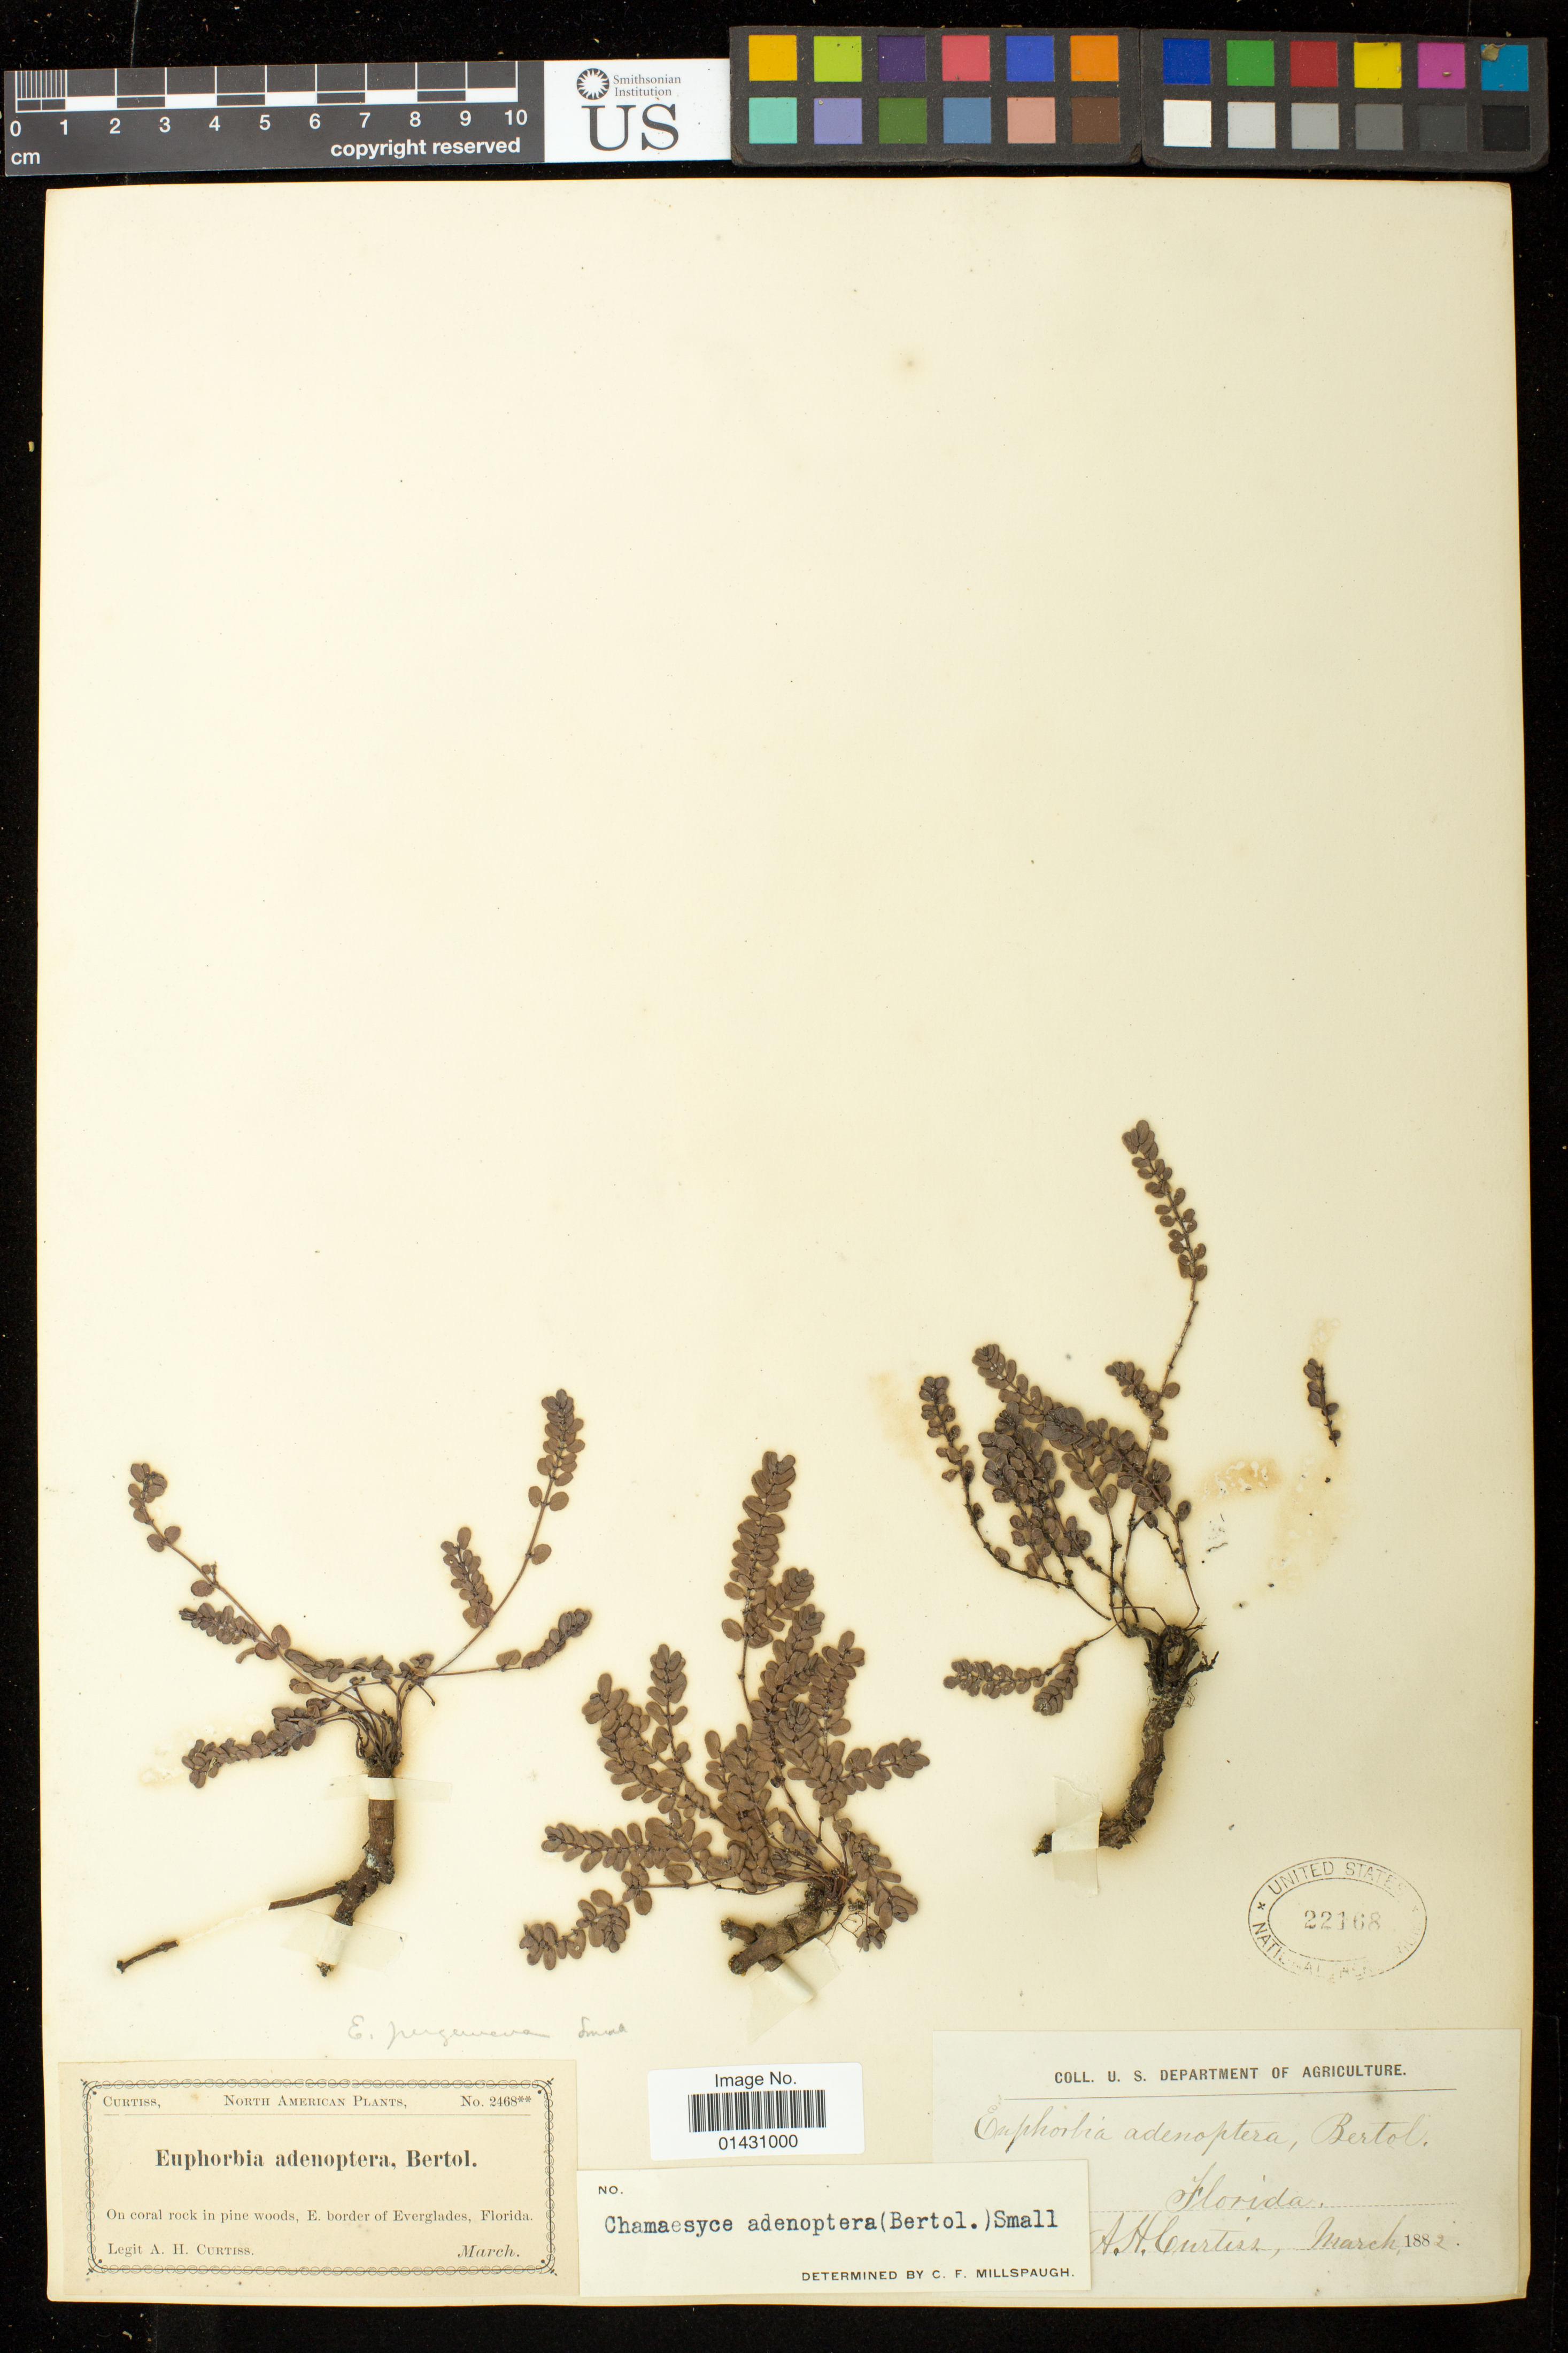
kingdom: Plantae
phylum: Tracheophyta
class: Magnoliopsida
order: Malpighiales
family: Euphorbiaceae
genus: Euphorbia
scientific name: Euphorbia pergamena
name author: Small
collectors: A. H. Curtiss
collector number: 2468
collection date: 1882-03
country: United States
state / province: Florida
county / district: Monroe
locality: E. border of Everglades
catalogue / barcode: US 22168